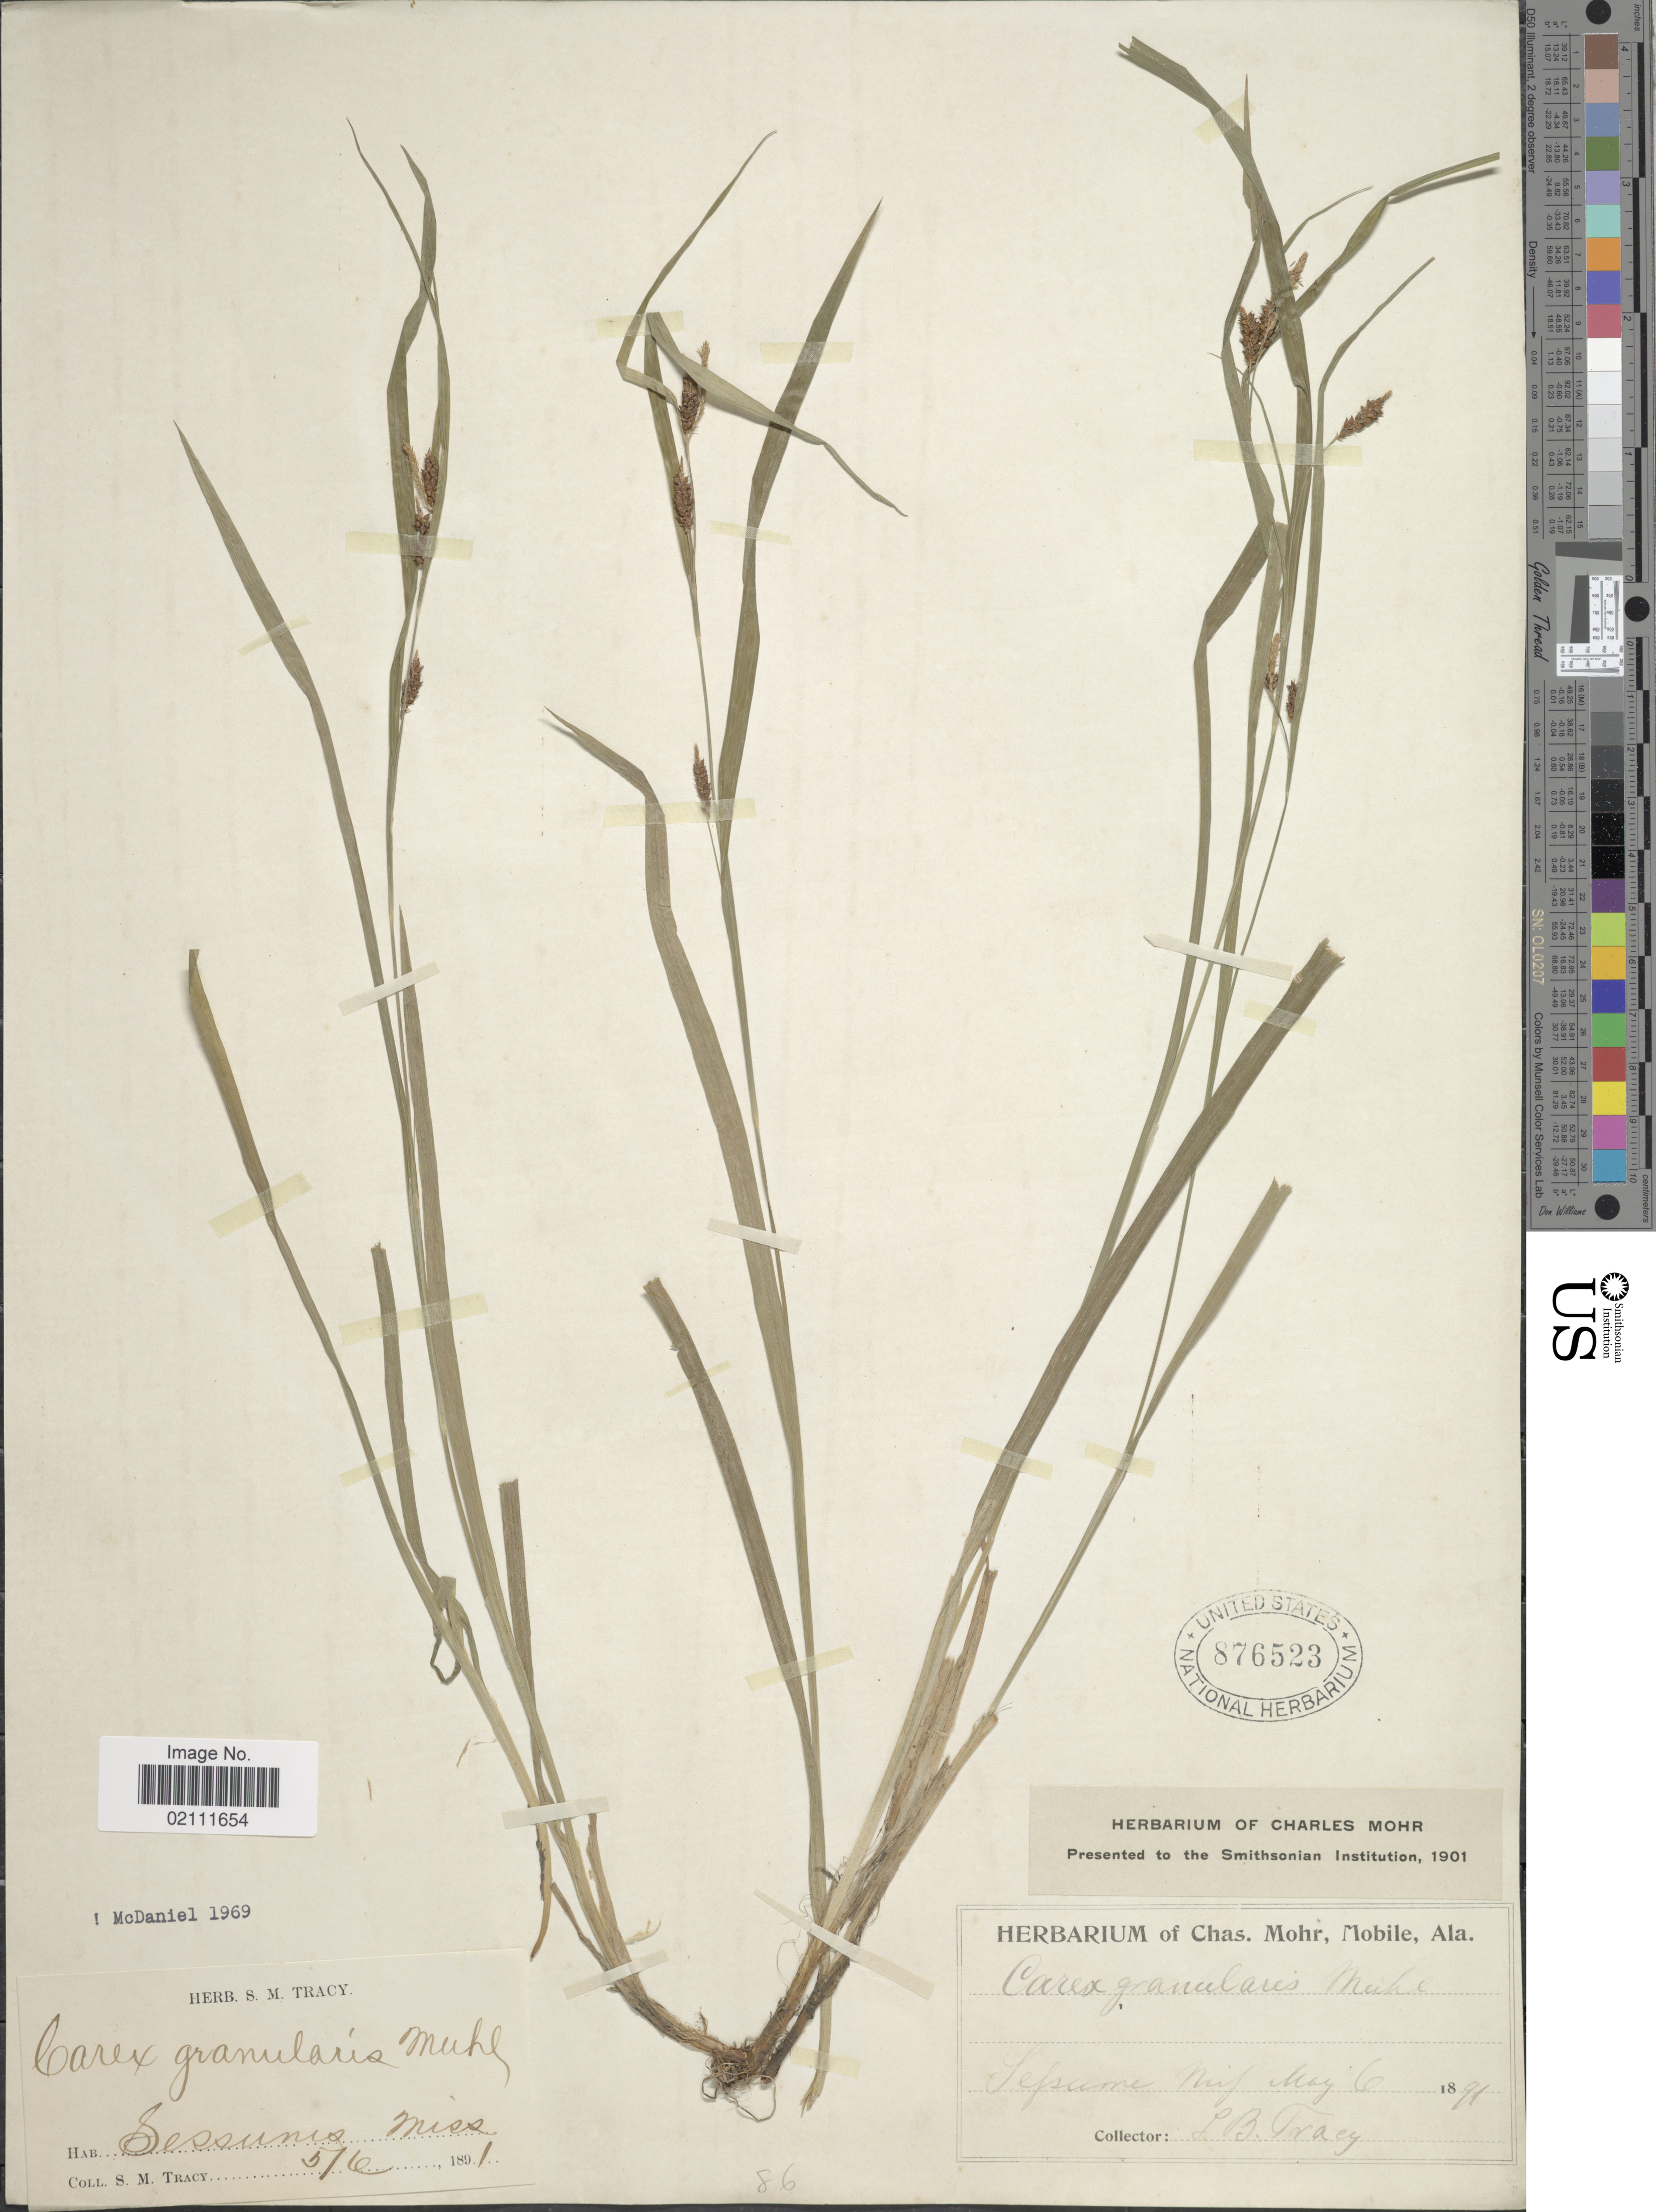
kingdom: Plantae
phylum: Tracheophyta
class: Liliopsida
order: Poales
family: Cyperaceae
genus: Carex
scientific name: Carex granularis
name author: Muhl. ex Willd.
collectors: S. M. Tracy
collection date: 1891-05-06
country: United States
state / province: Mississippi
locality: Sessums.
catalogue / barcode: US 876523